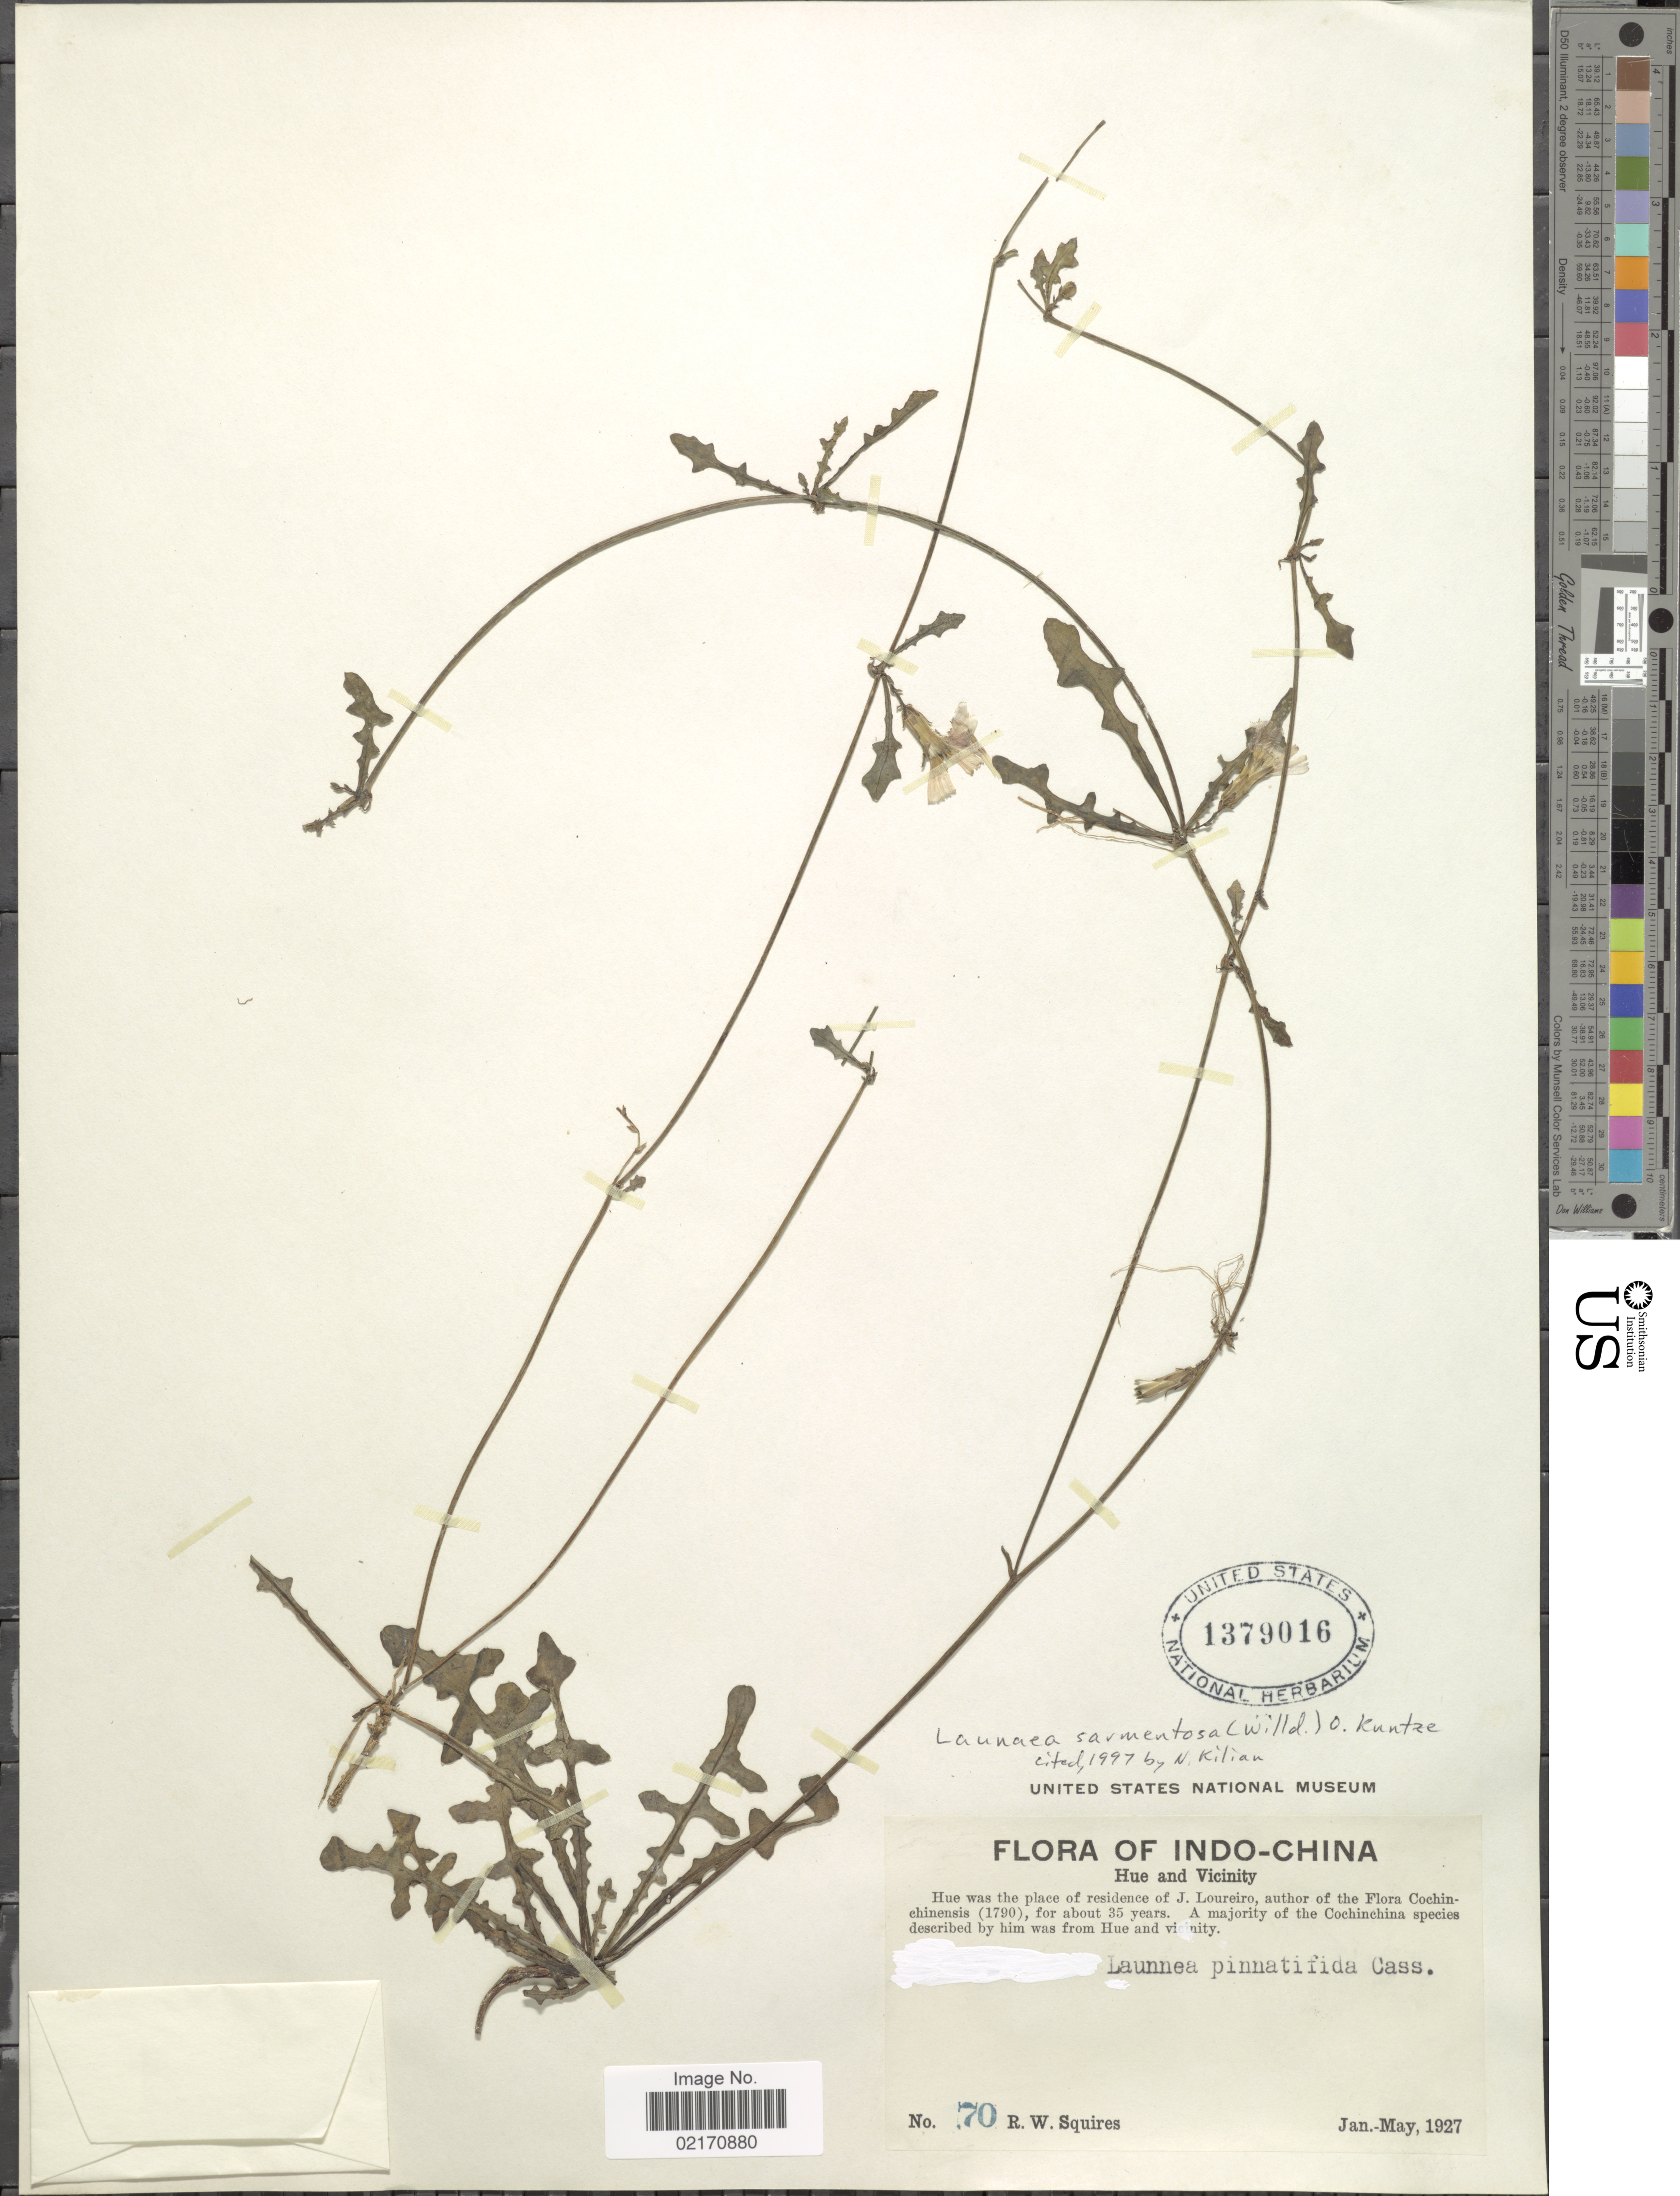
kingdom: Plantae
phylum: Tracheophyta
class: Magnoliopsida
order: Asterales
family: Asteraceae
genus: Launaea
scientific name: Launaea sarmentosa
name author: (Willd.) Kuntze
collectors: R. Squires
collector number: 70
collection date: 1927-01/1927-05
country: Vietnam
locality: Indo-China, Hue and Vicinity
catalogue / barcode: US 1379016